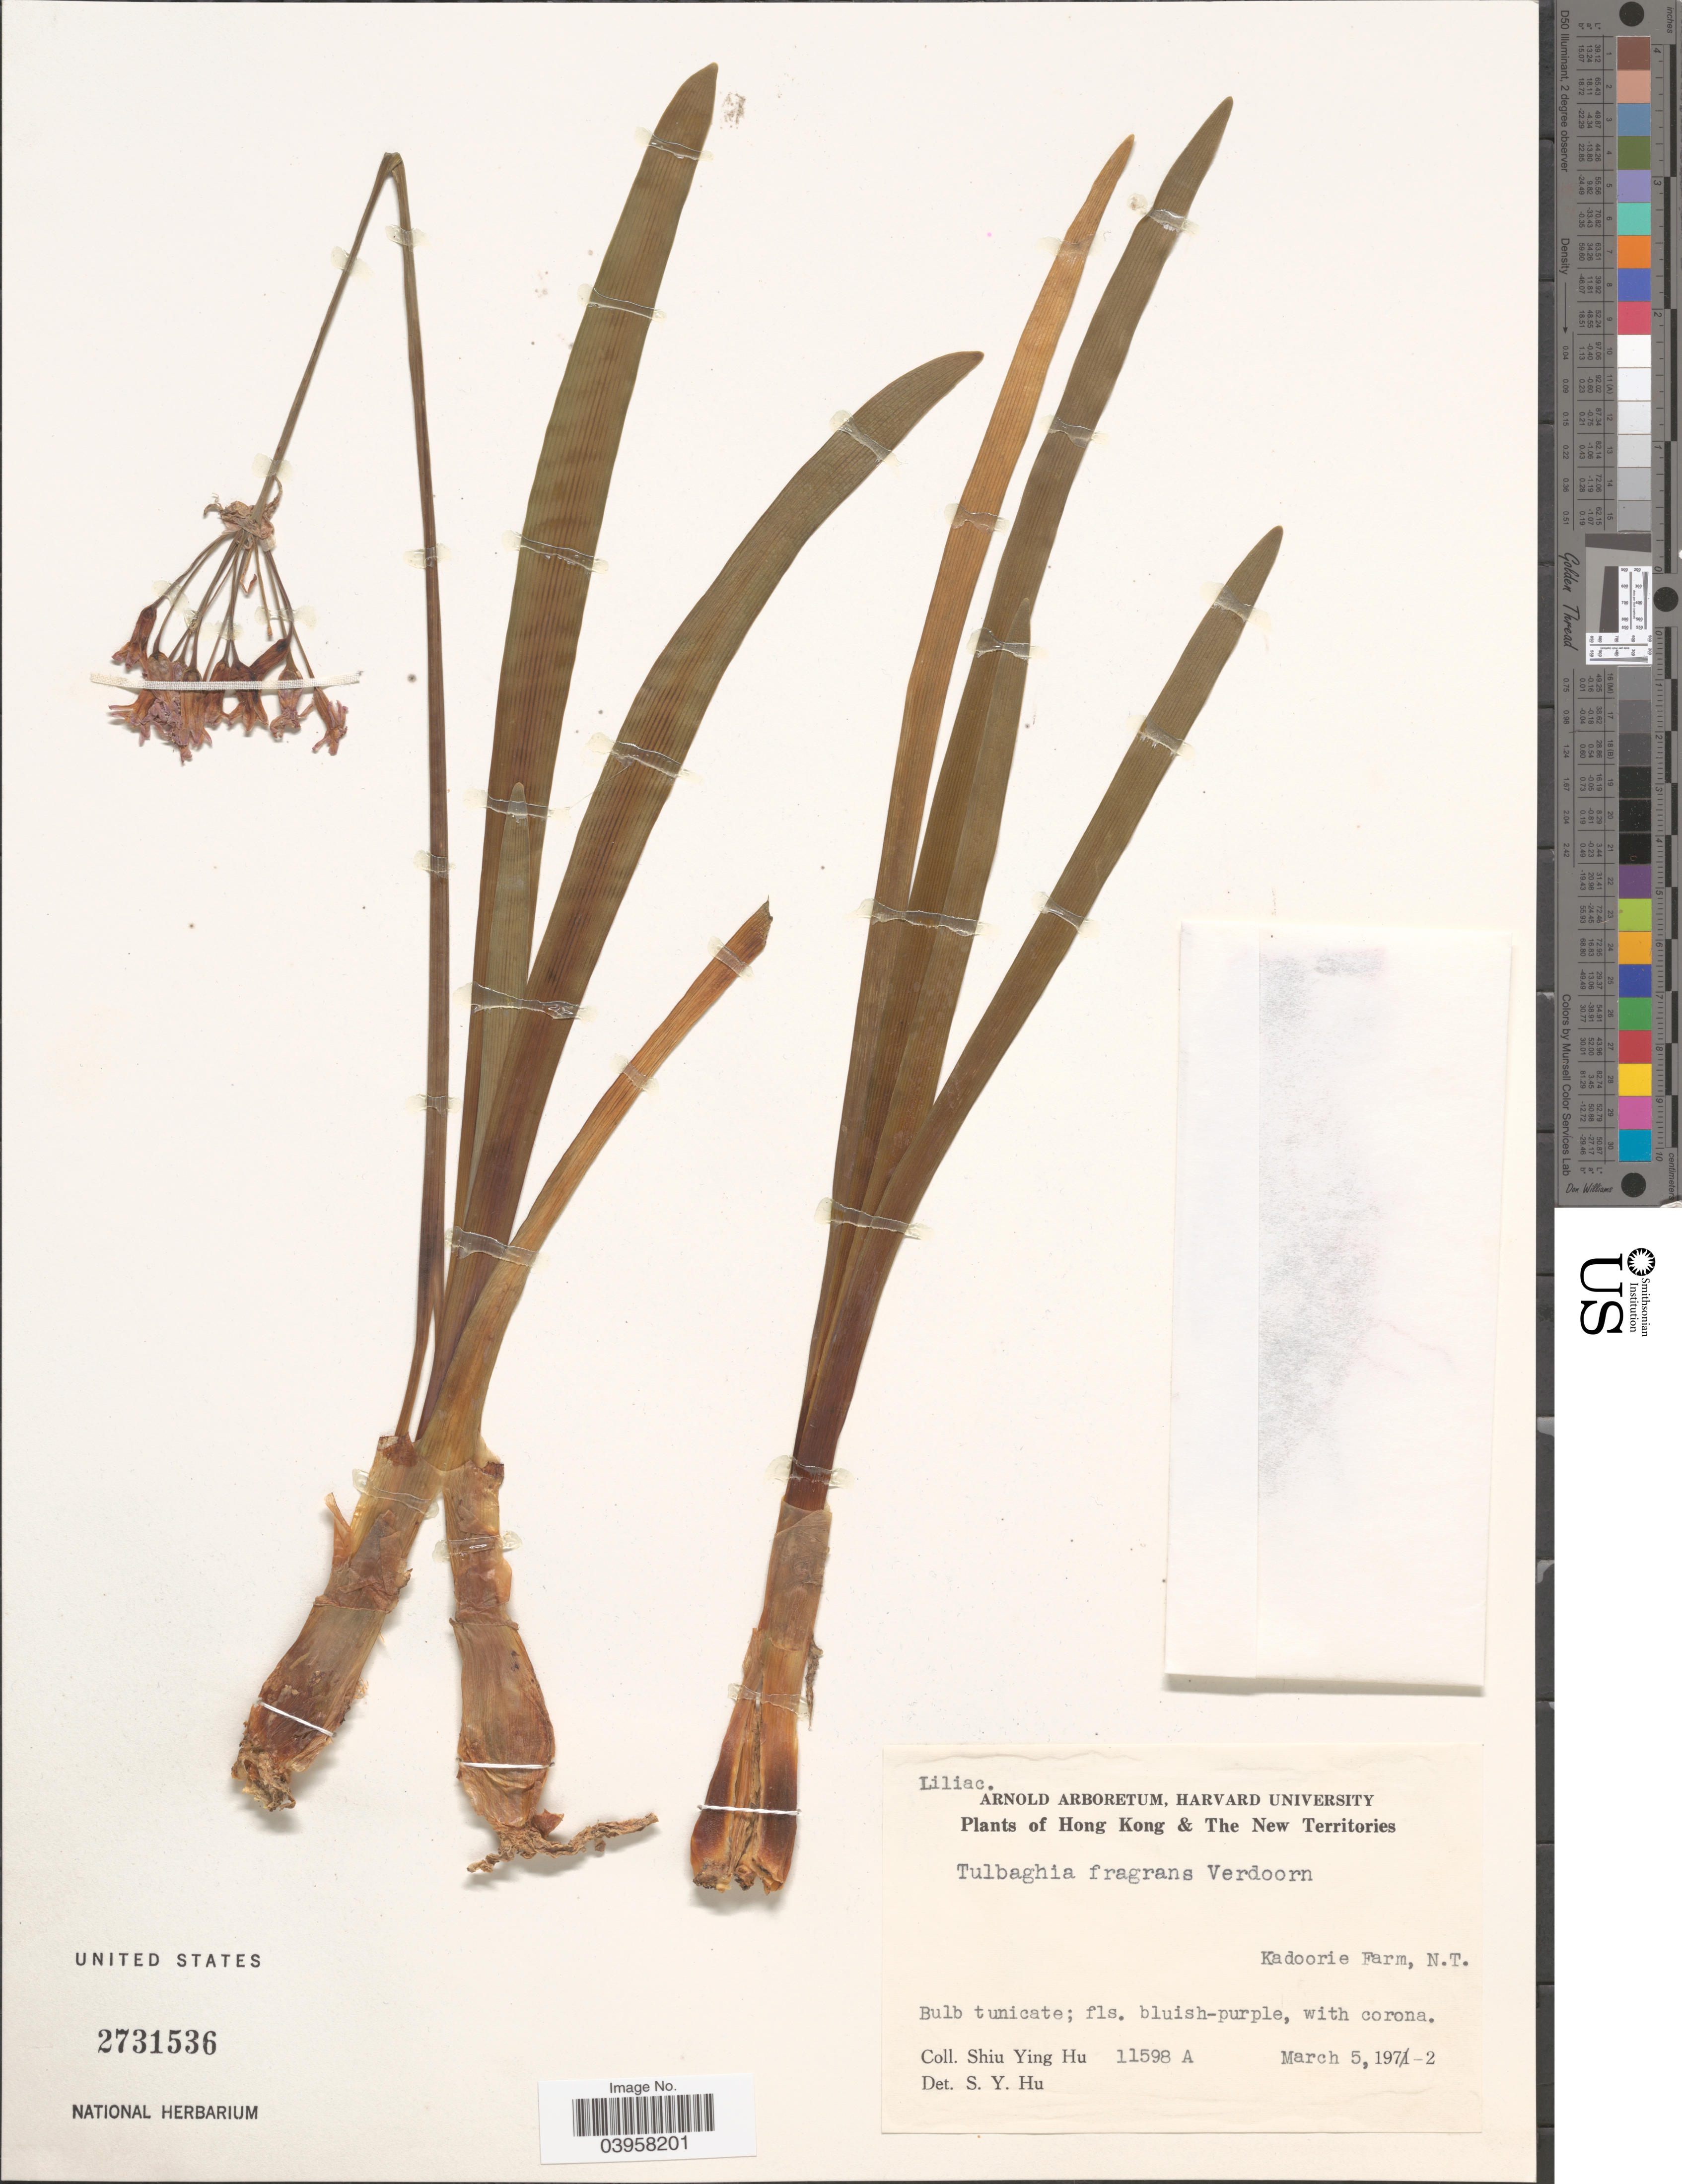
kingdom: Plantae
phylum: Tracheophyta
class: Liliopsida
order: Asparagales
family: Amaryllidaceae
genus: Tulbaghia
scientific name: Tulbaghia fragrans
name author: Verd.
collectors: S. Y. Hu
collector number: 11598 A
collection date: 1972-03-05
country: China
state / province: Hong Kong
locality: The New Territories. Kadoorie Farm, N. T.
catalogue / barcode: US 2731536